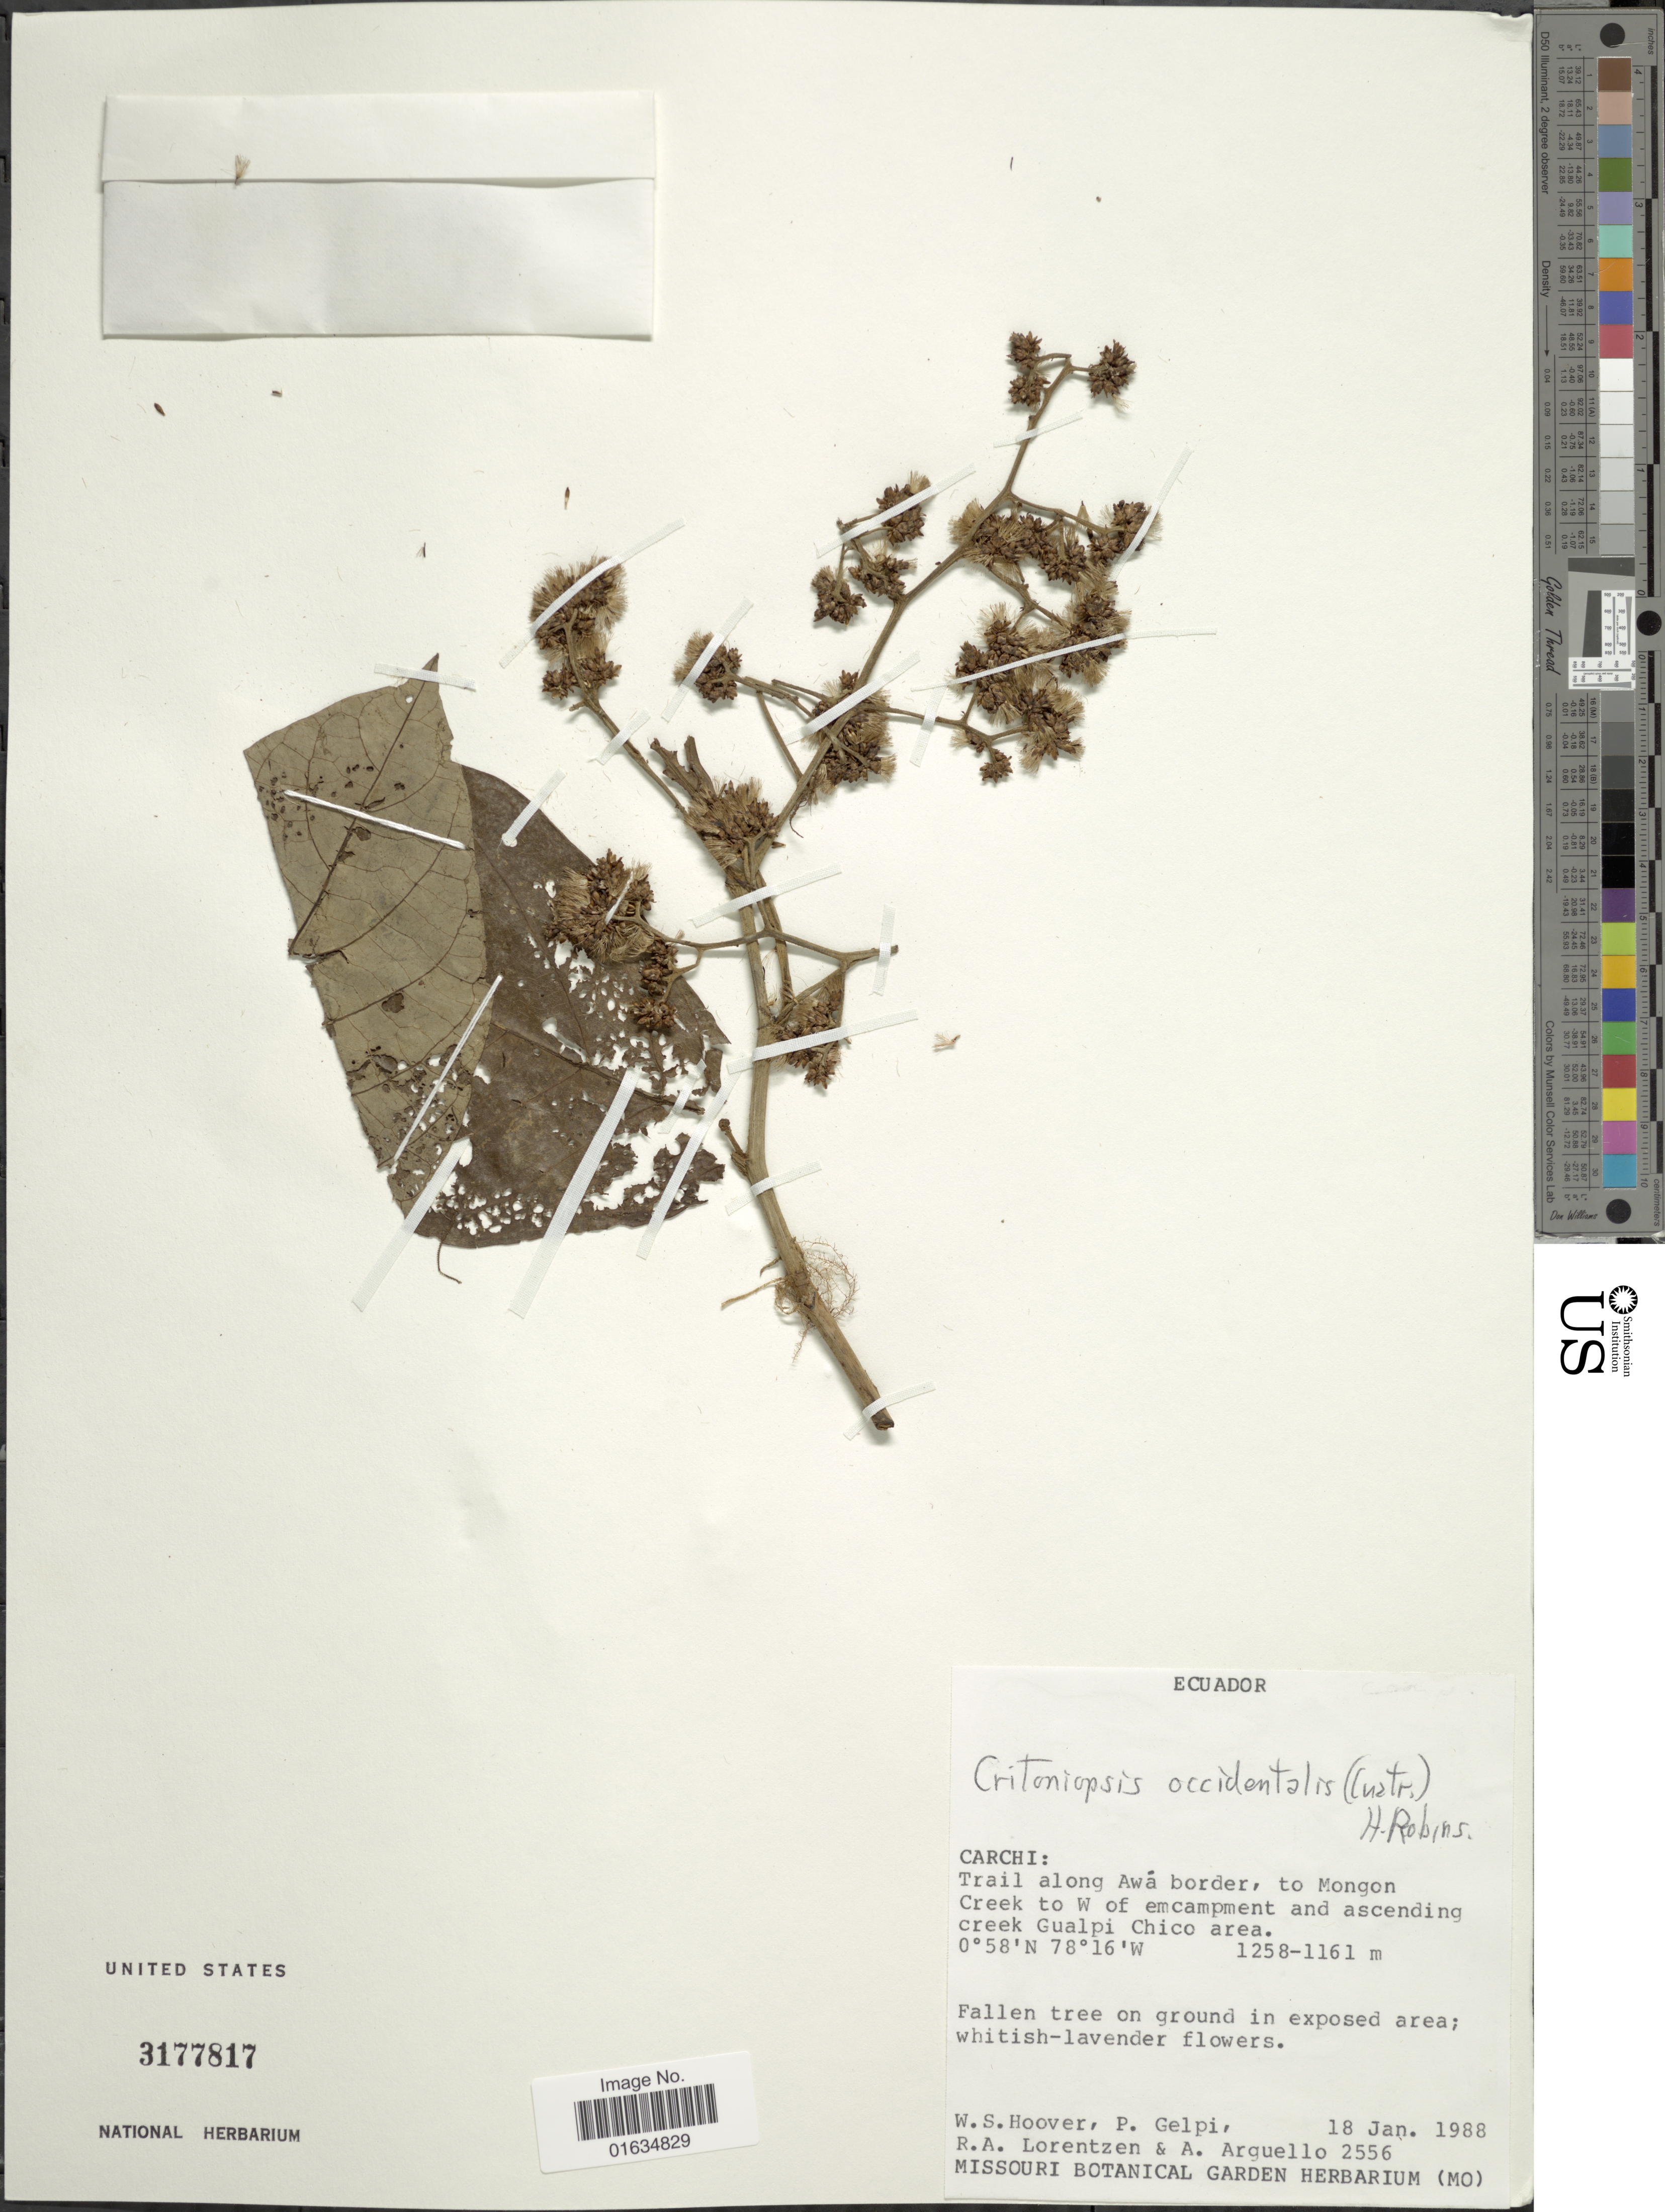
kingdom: Plantae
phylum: Tracheophyta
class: Magnoliopsida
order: Asterales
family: Asteraceae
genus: Critoniopsis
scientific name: Critoniopsis occidentalis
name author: (Cuatrec.) H. Rob.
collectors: W. S. Hoover, P. Gelpi, R. Lorentzen & A. Arguello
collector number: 2556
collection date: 1988-01-18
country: Ecuador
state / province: Carchi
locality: Carchi, trail along Awa border, to Mongon Creek to W of emcampment and ascending creek Gualpi Chico area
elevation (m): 1161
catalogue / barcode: US 3177817